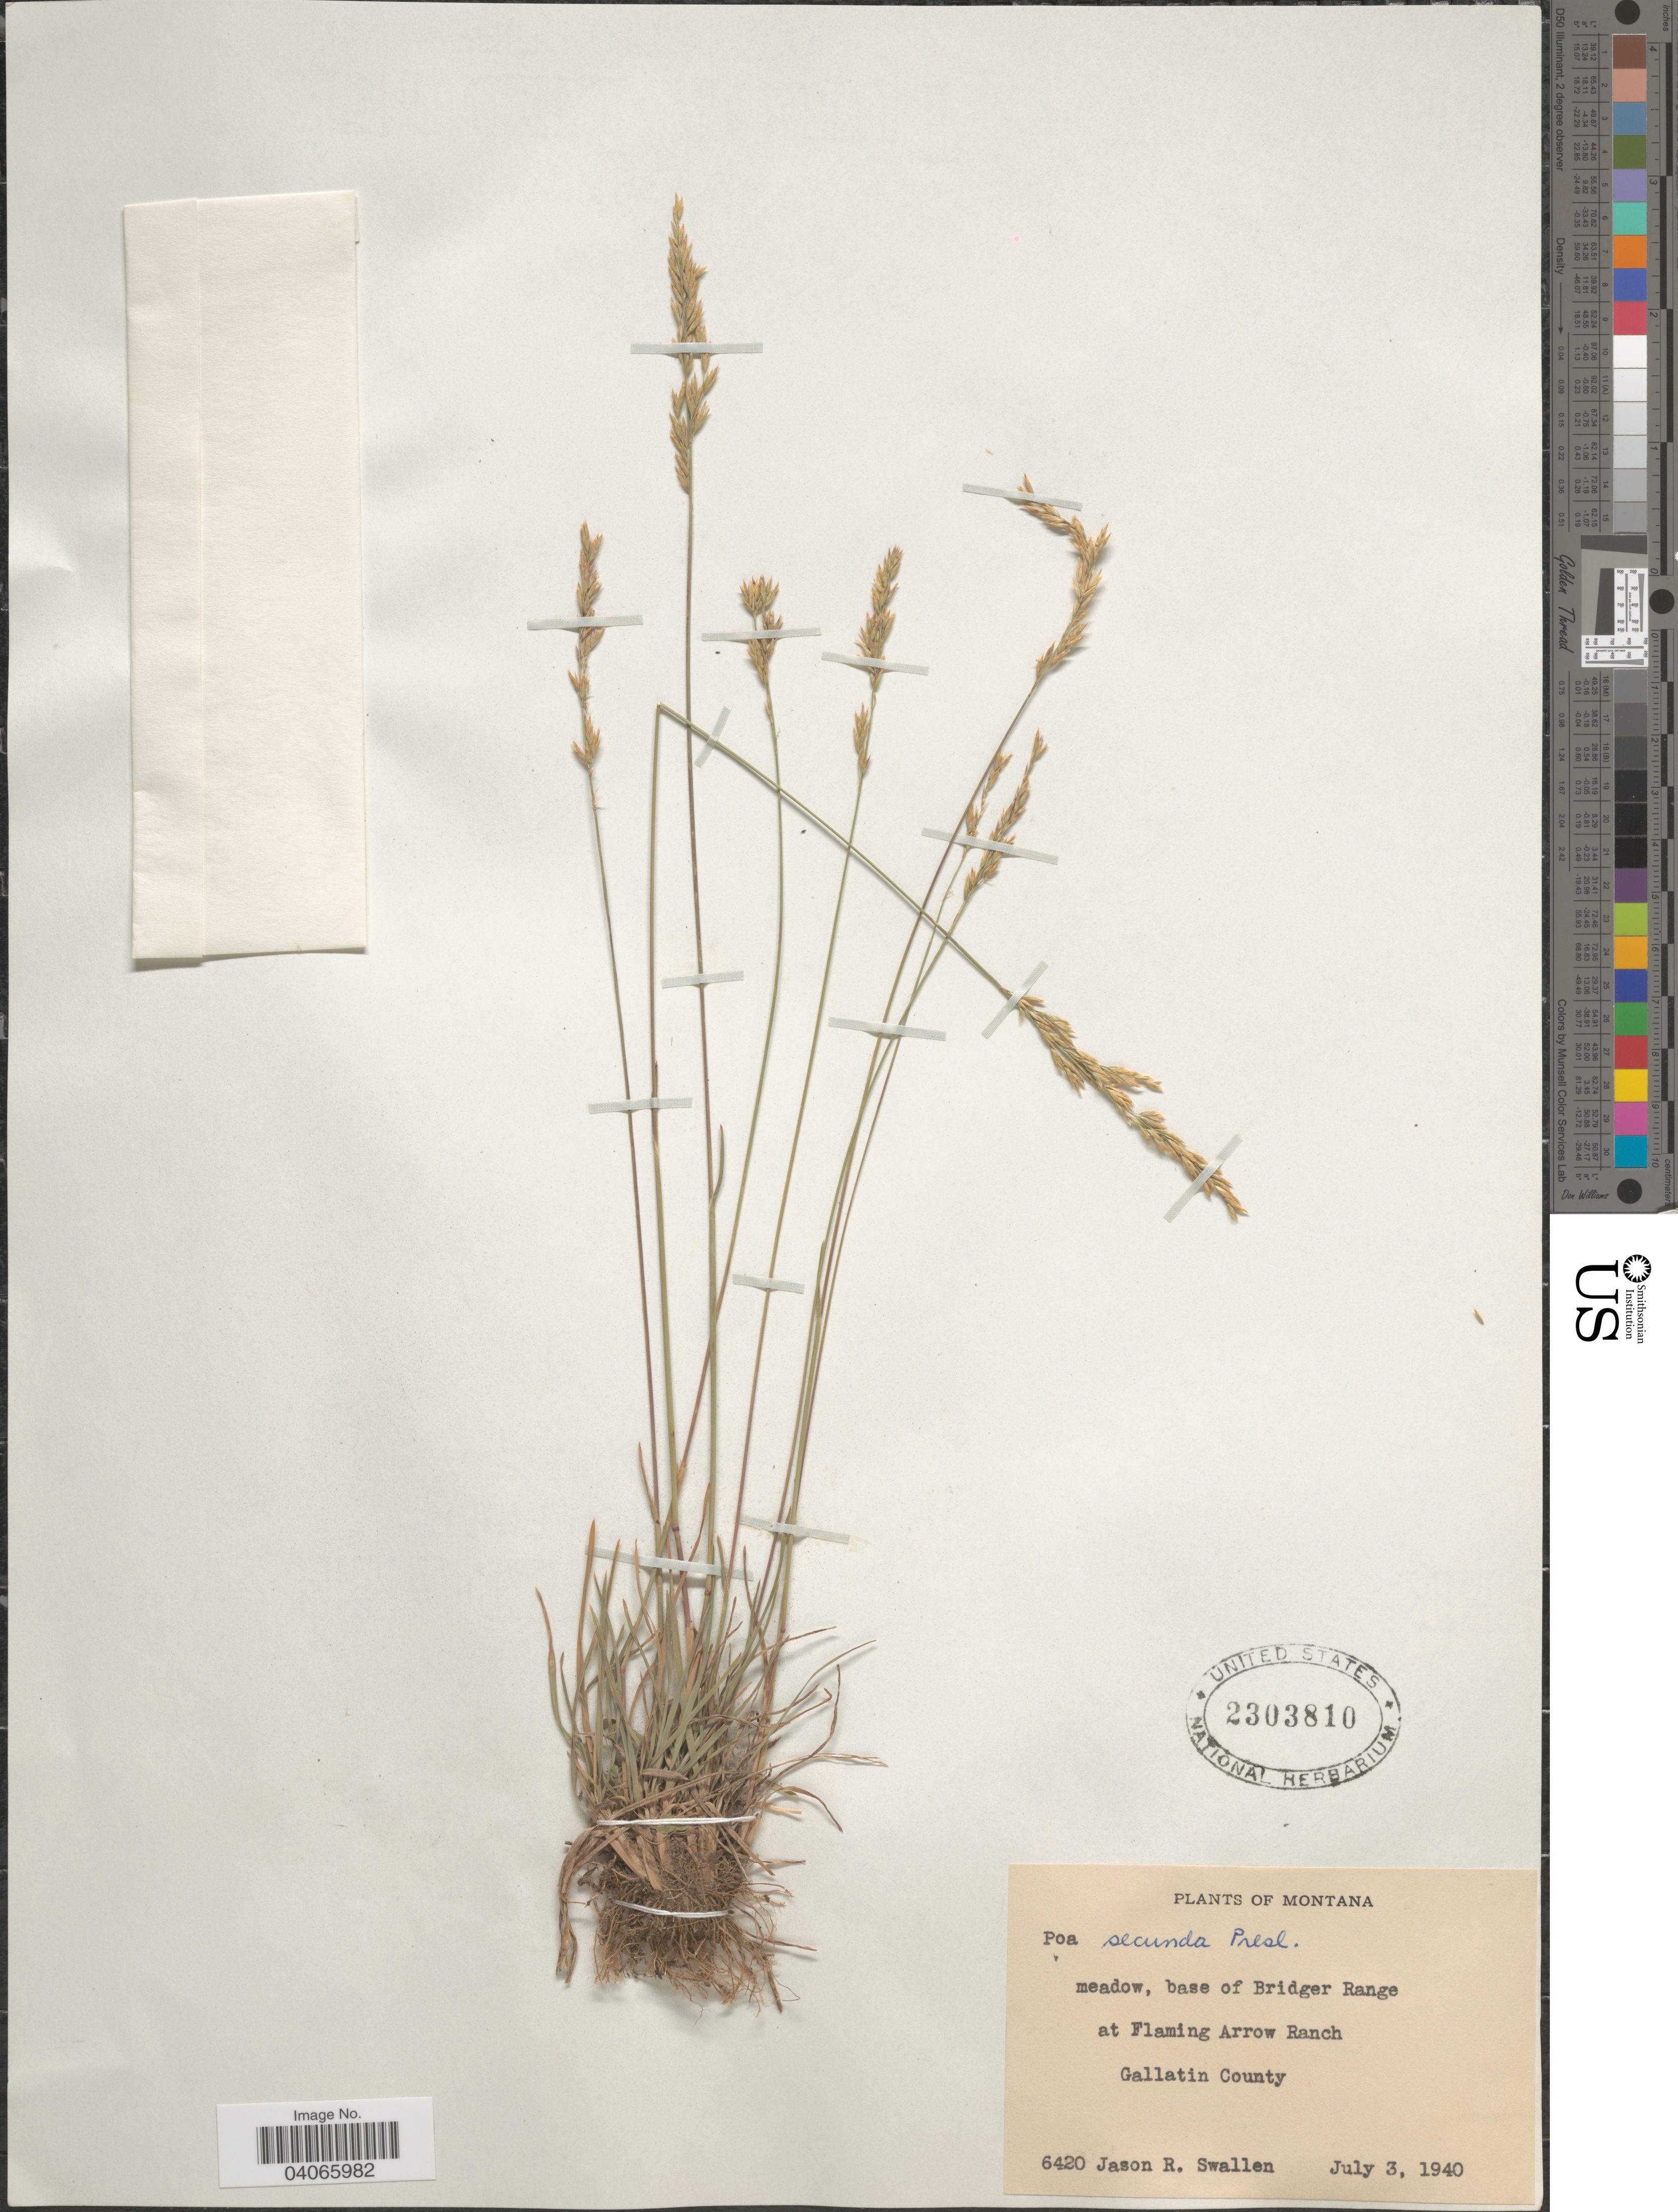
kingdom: Plantae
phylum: Tracheophyta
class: Liliopsida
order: Poales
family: Poaceae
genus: Poa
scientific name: Poa secunda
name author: J. Presl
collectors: J. R. Swallen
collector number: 6420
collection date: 1940-07-03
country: United States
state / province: Montana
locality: Meadow, base of Bridger Range at Flaming Arrow Ranch. Gallatin County.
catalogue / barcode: US 2303810